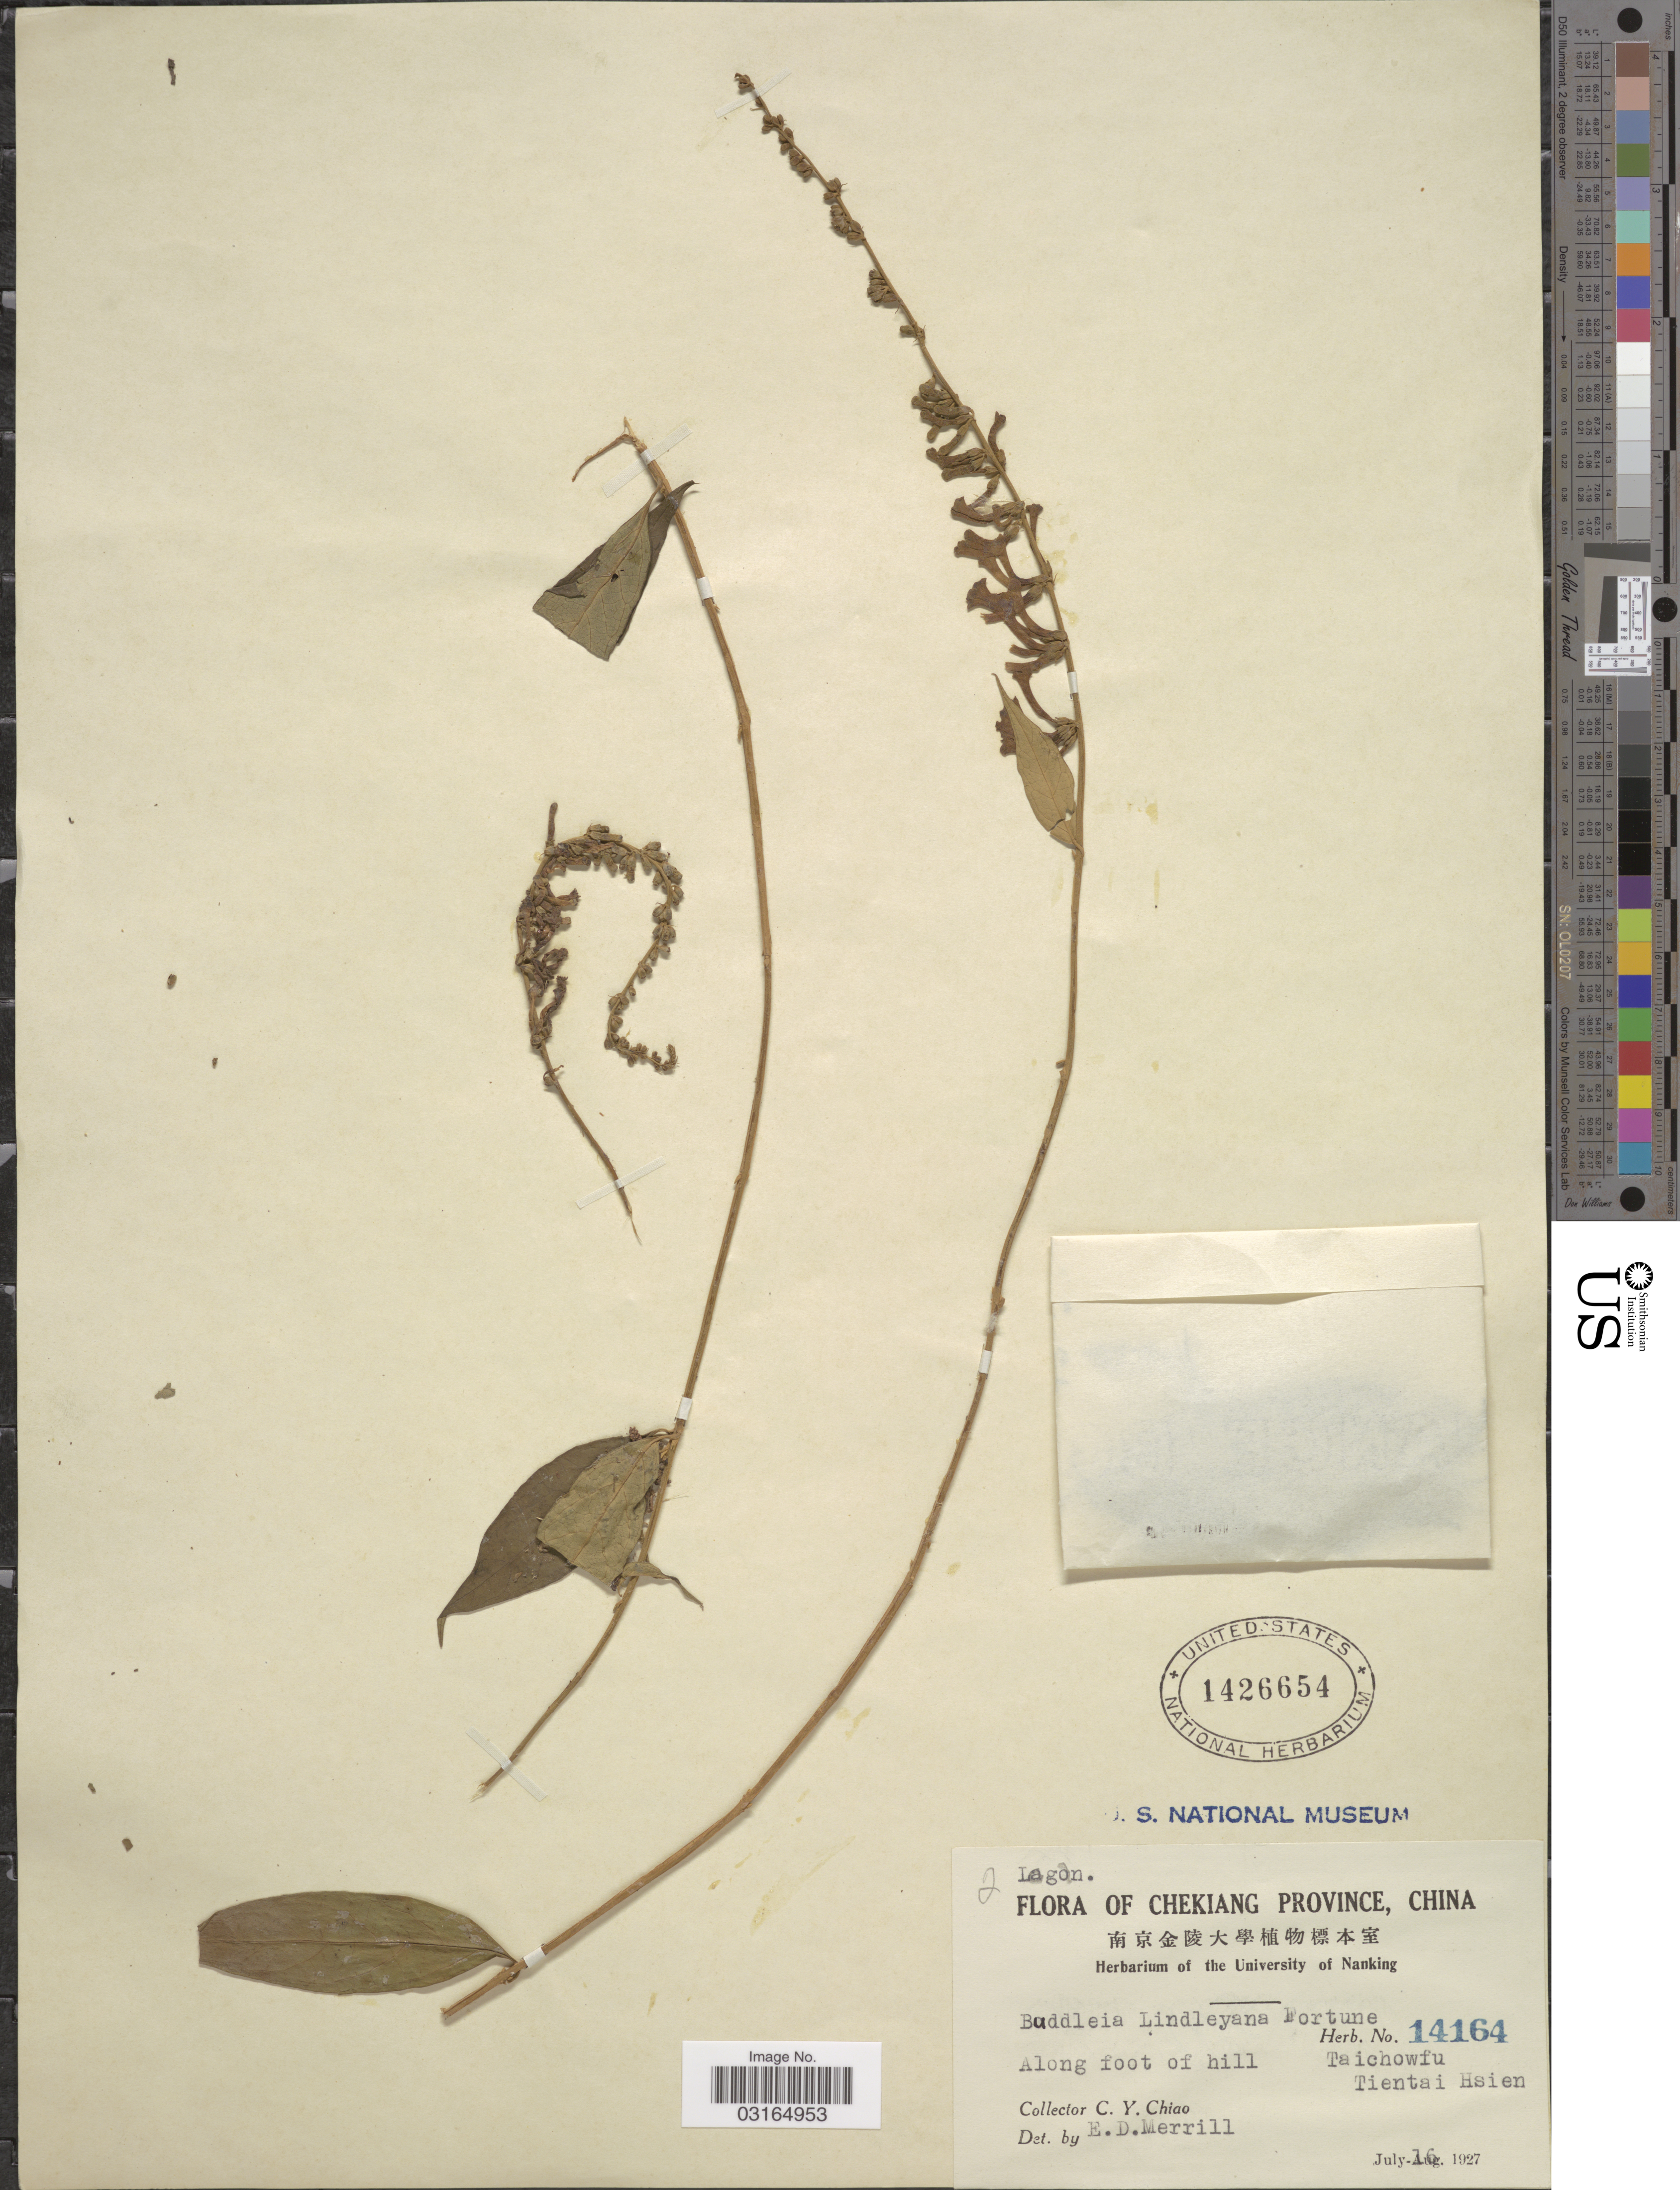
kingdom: Plantae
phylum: Tracheophyta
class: Magnoliopsida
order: Lamiales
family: Scrophulariaceae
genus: Buddleja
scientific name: Buddleja lindleyana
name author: Fortune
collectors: C. Y. Chiao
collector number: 14164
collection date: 1927-07-16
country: China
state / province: Zhejiang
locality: Chekiang Province. Along foot of hill. Taichowfu, Tientai Hsien.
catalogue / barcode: US 1426654